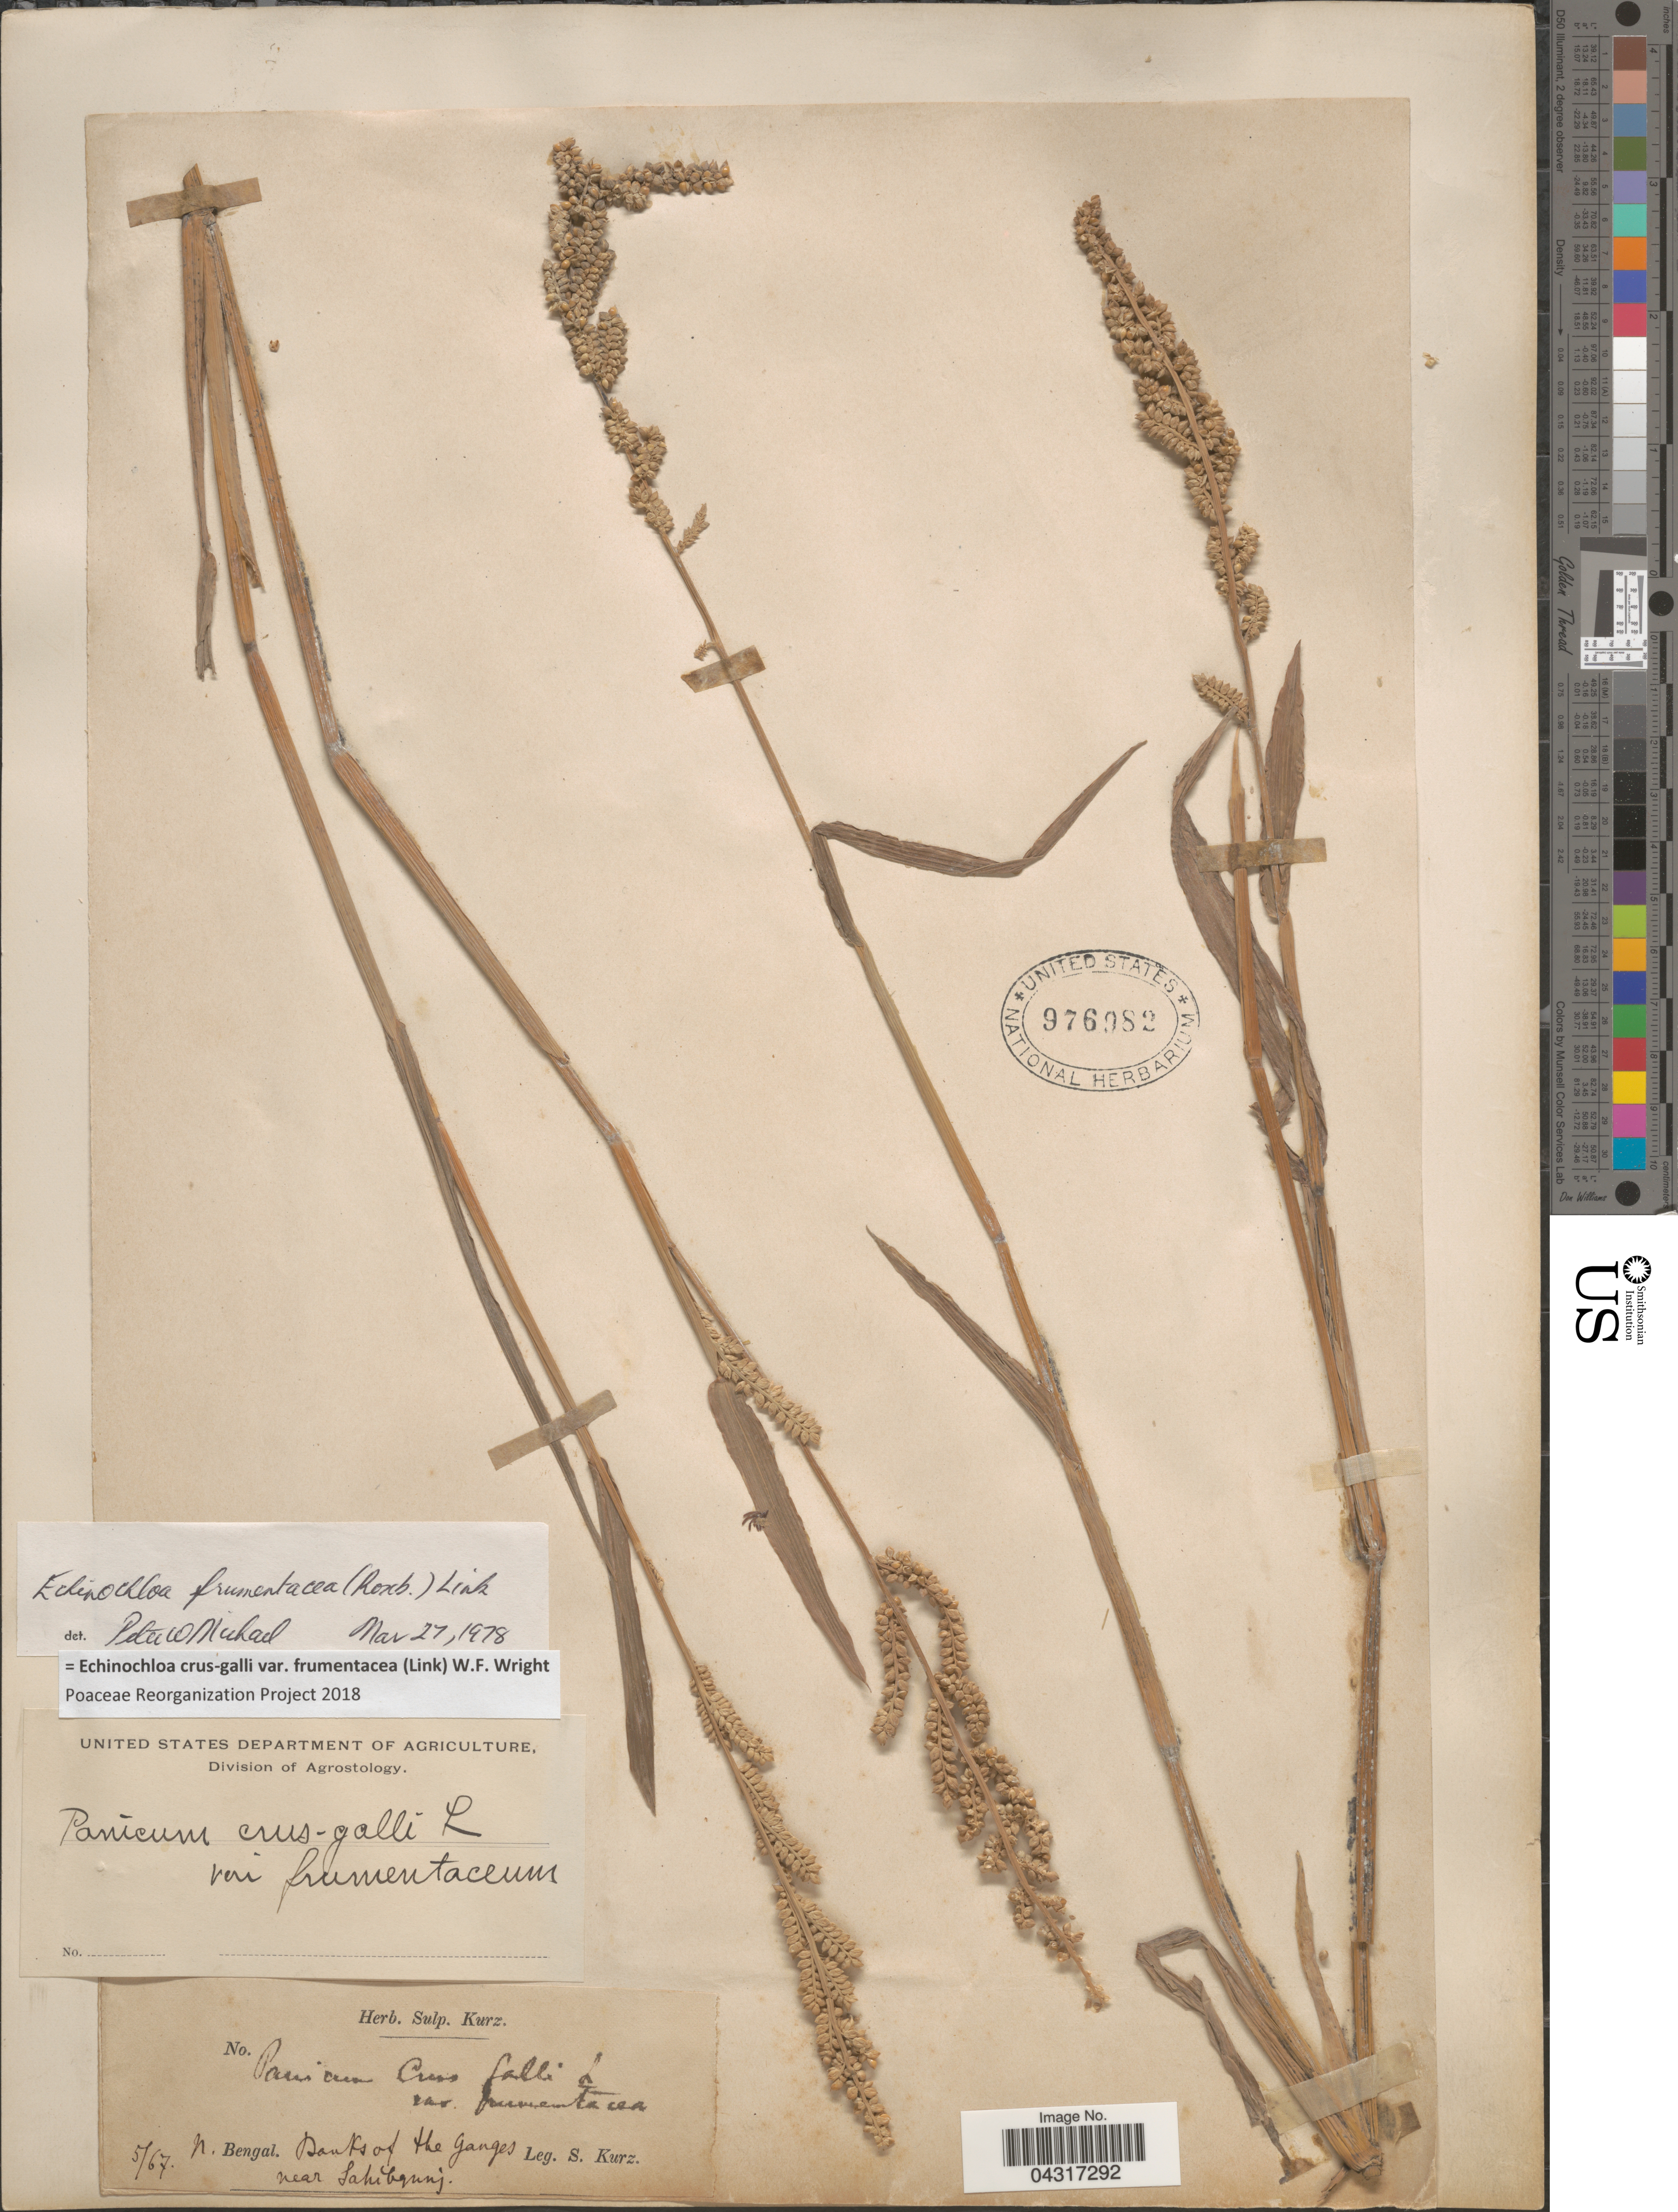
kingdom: Plantae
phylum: Tracheophyta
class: Liliopsida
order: Poales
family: Poaceae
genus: Echinochloa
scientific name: Echinochloa crus-galli var. frumentacea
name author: (Link) W. Wight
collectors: S. Kurz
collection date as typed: Transcribed d/m/y: /5/67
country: India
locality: N. Bengal. Banks of the Ganges near Sahibgunj.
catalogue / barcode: US 976082